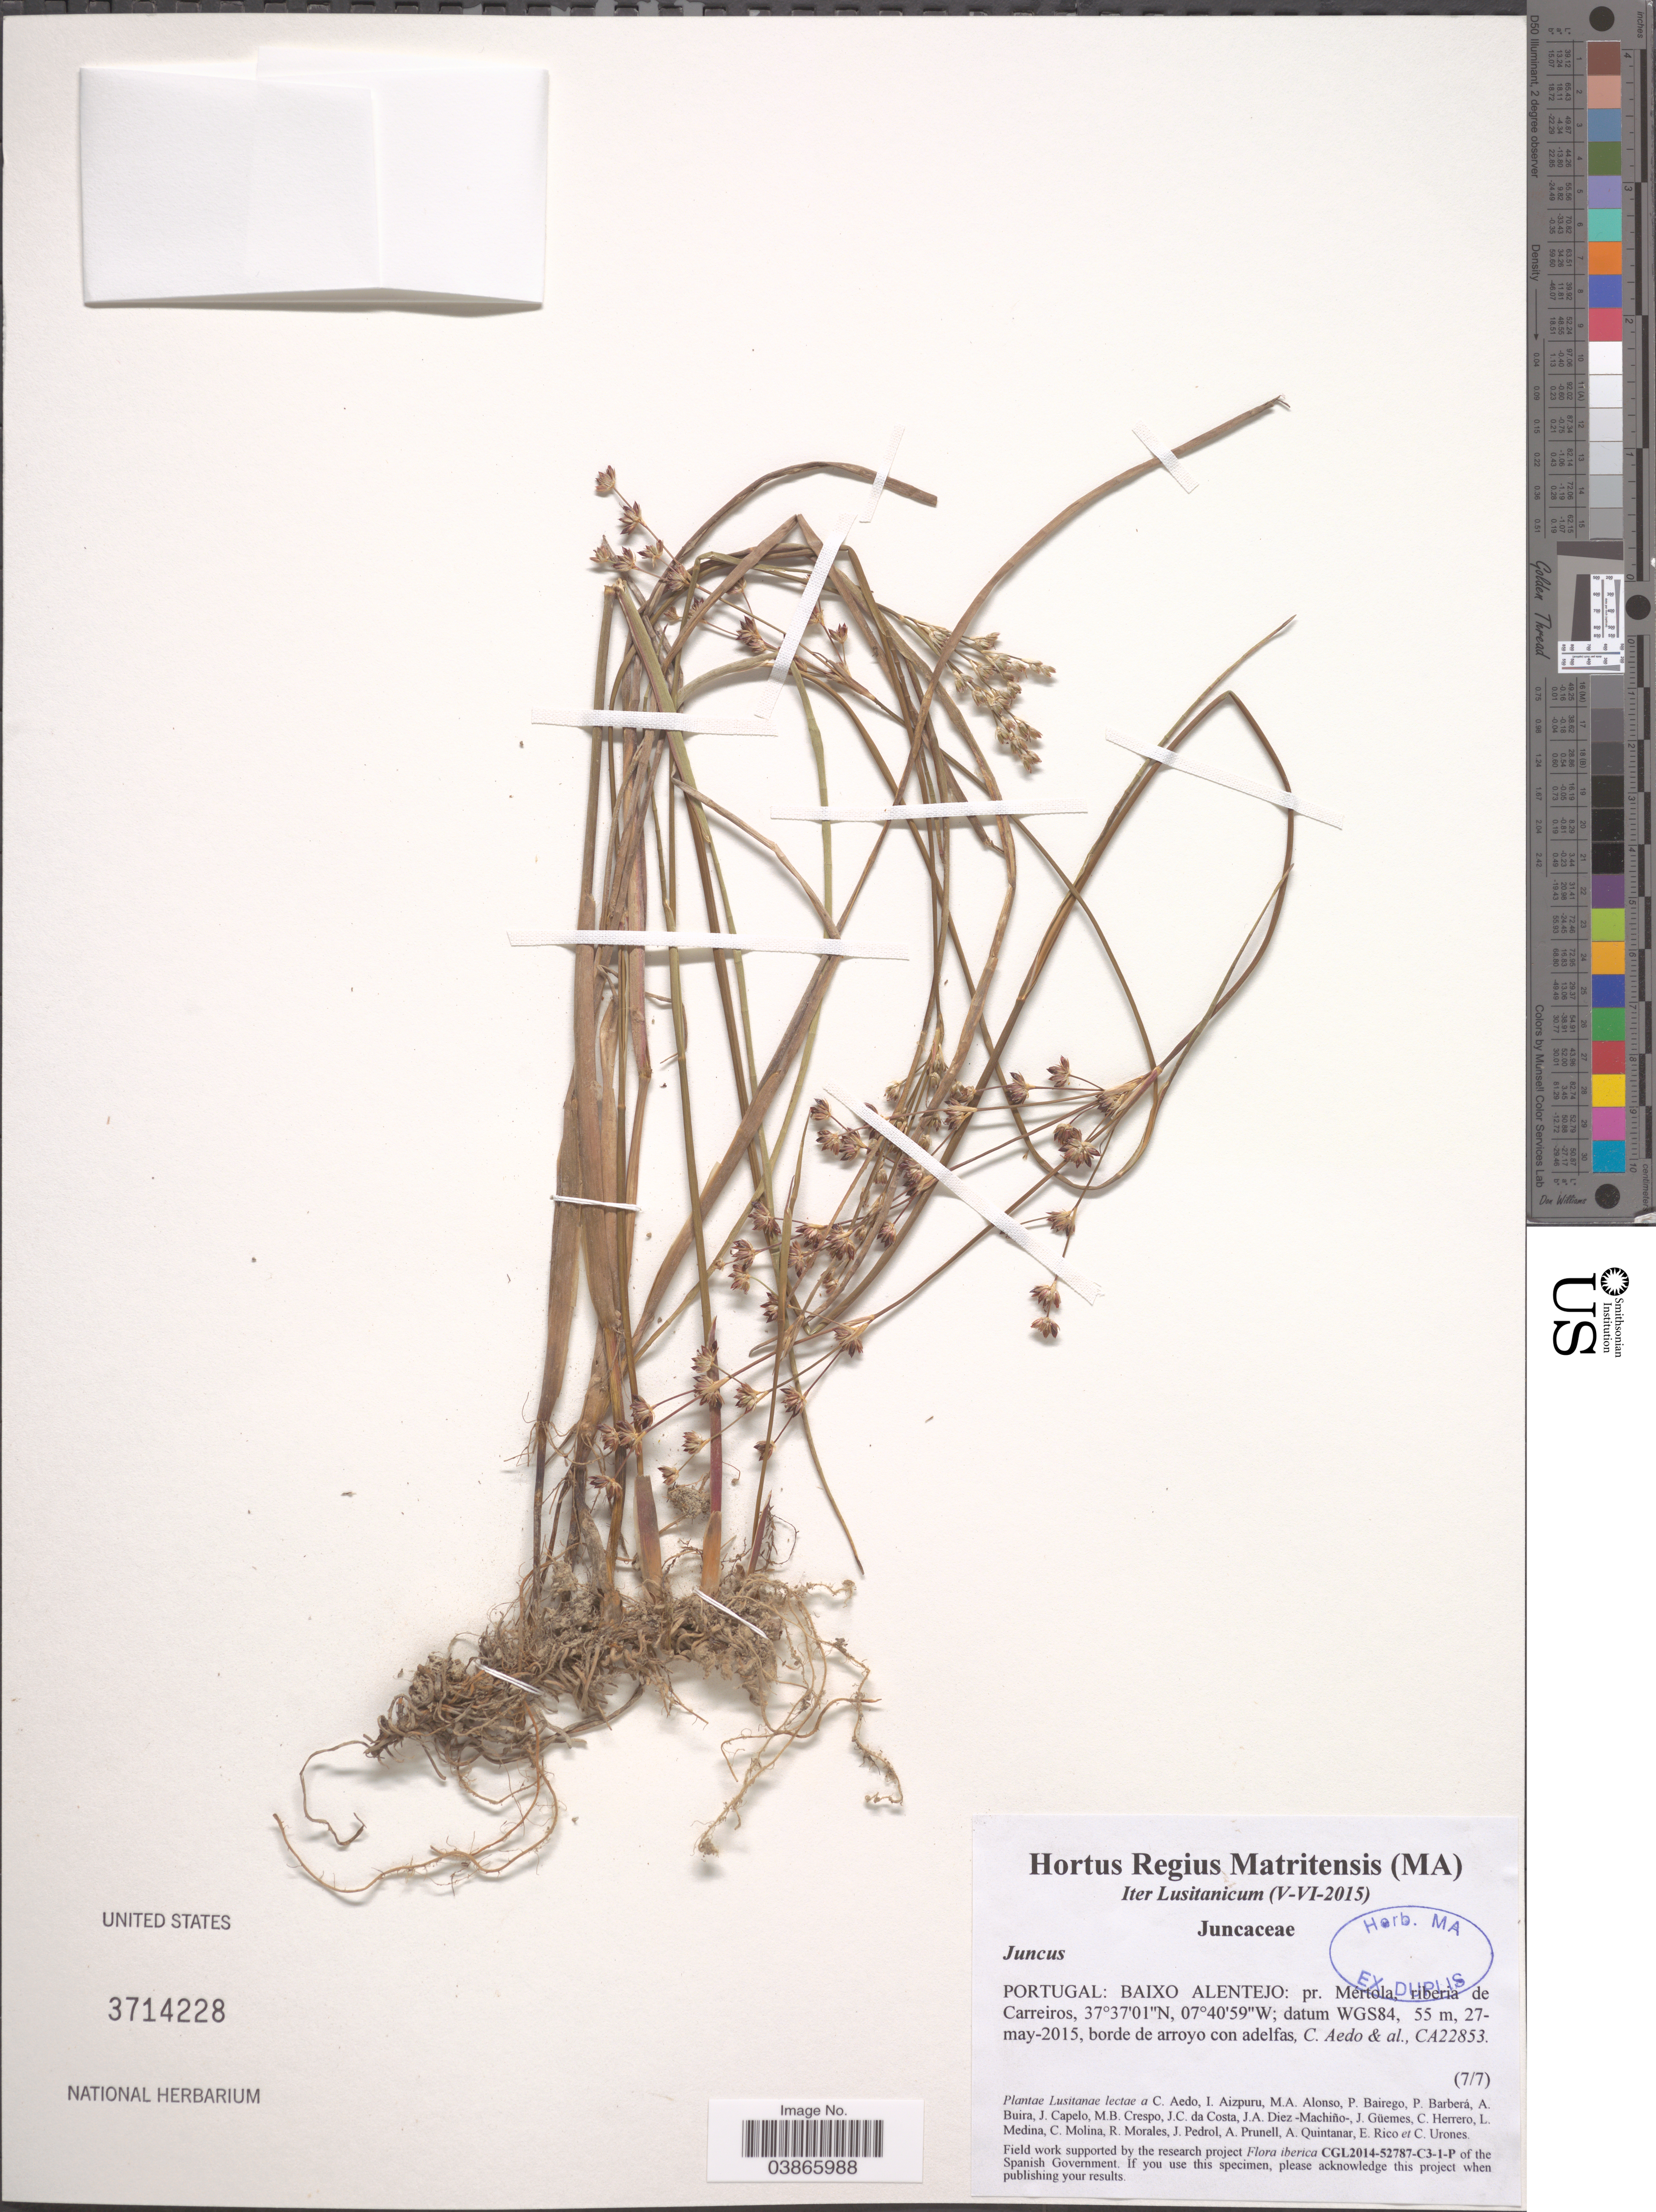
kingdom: Plantae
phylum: Tracheophyta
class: Liliopsida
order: Poales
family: Juncaceae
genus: Juncus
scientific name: Juncus sp.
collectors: C. Aedo & et al.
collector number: CA22853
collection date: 2015-05-27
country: Portugal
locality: Baixo Alentejo: pr. Mértola, riberia de Carreiros, datum WGS84, borde de arroyo con adelfas.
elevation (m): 55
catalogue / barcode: US 3714228